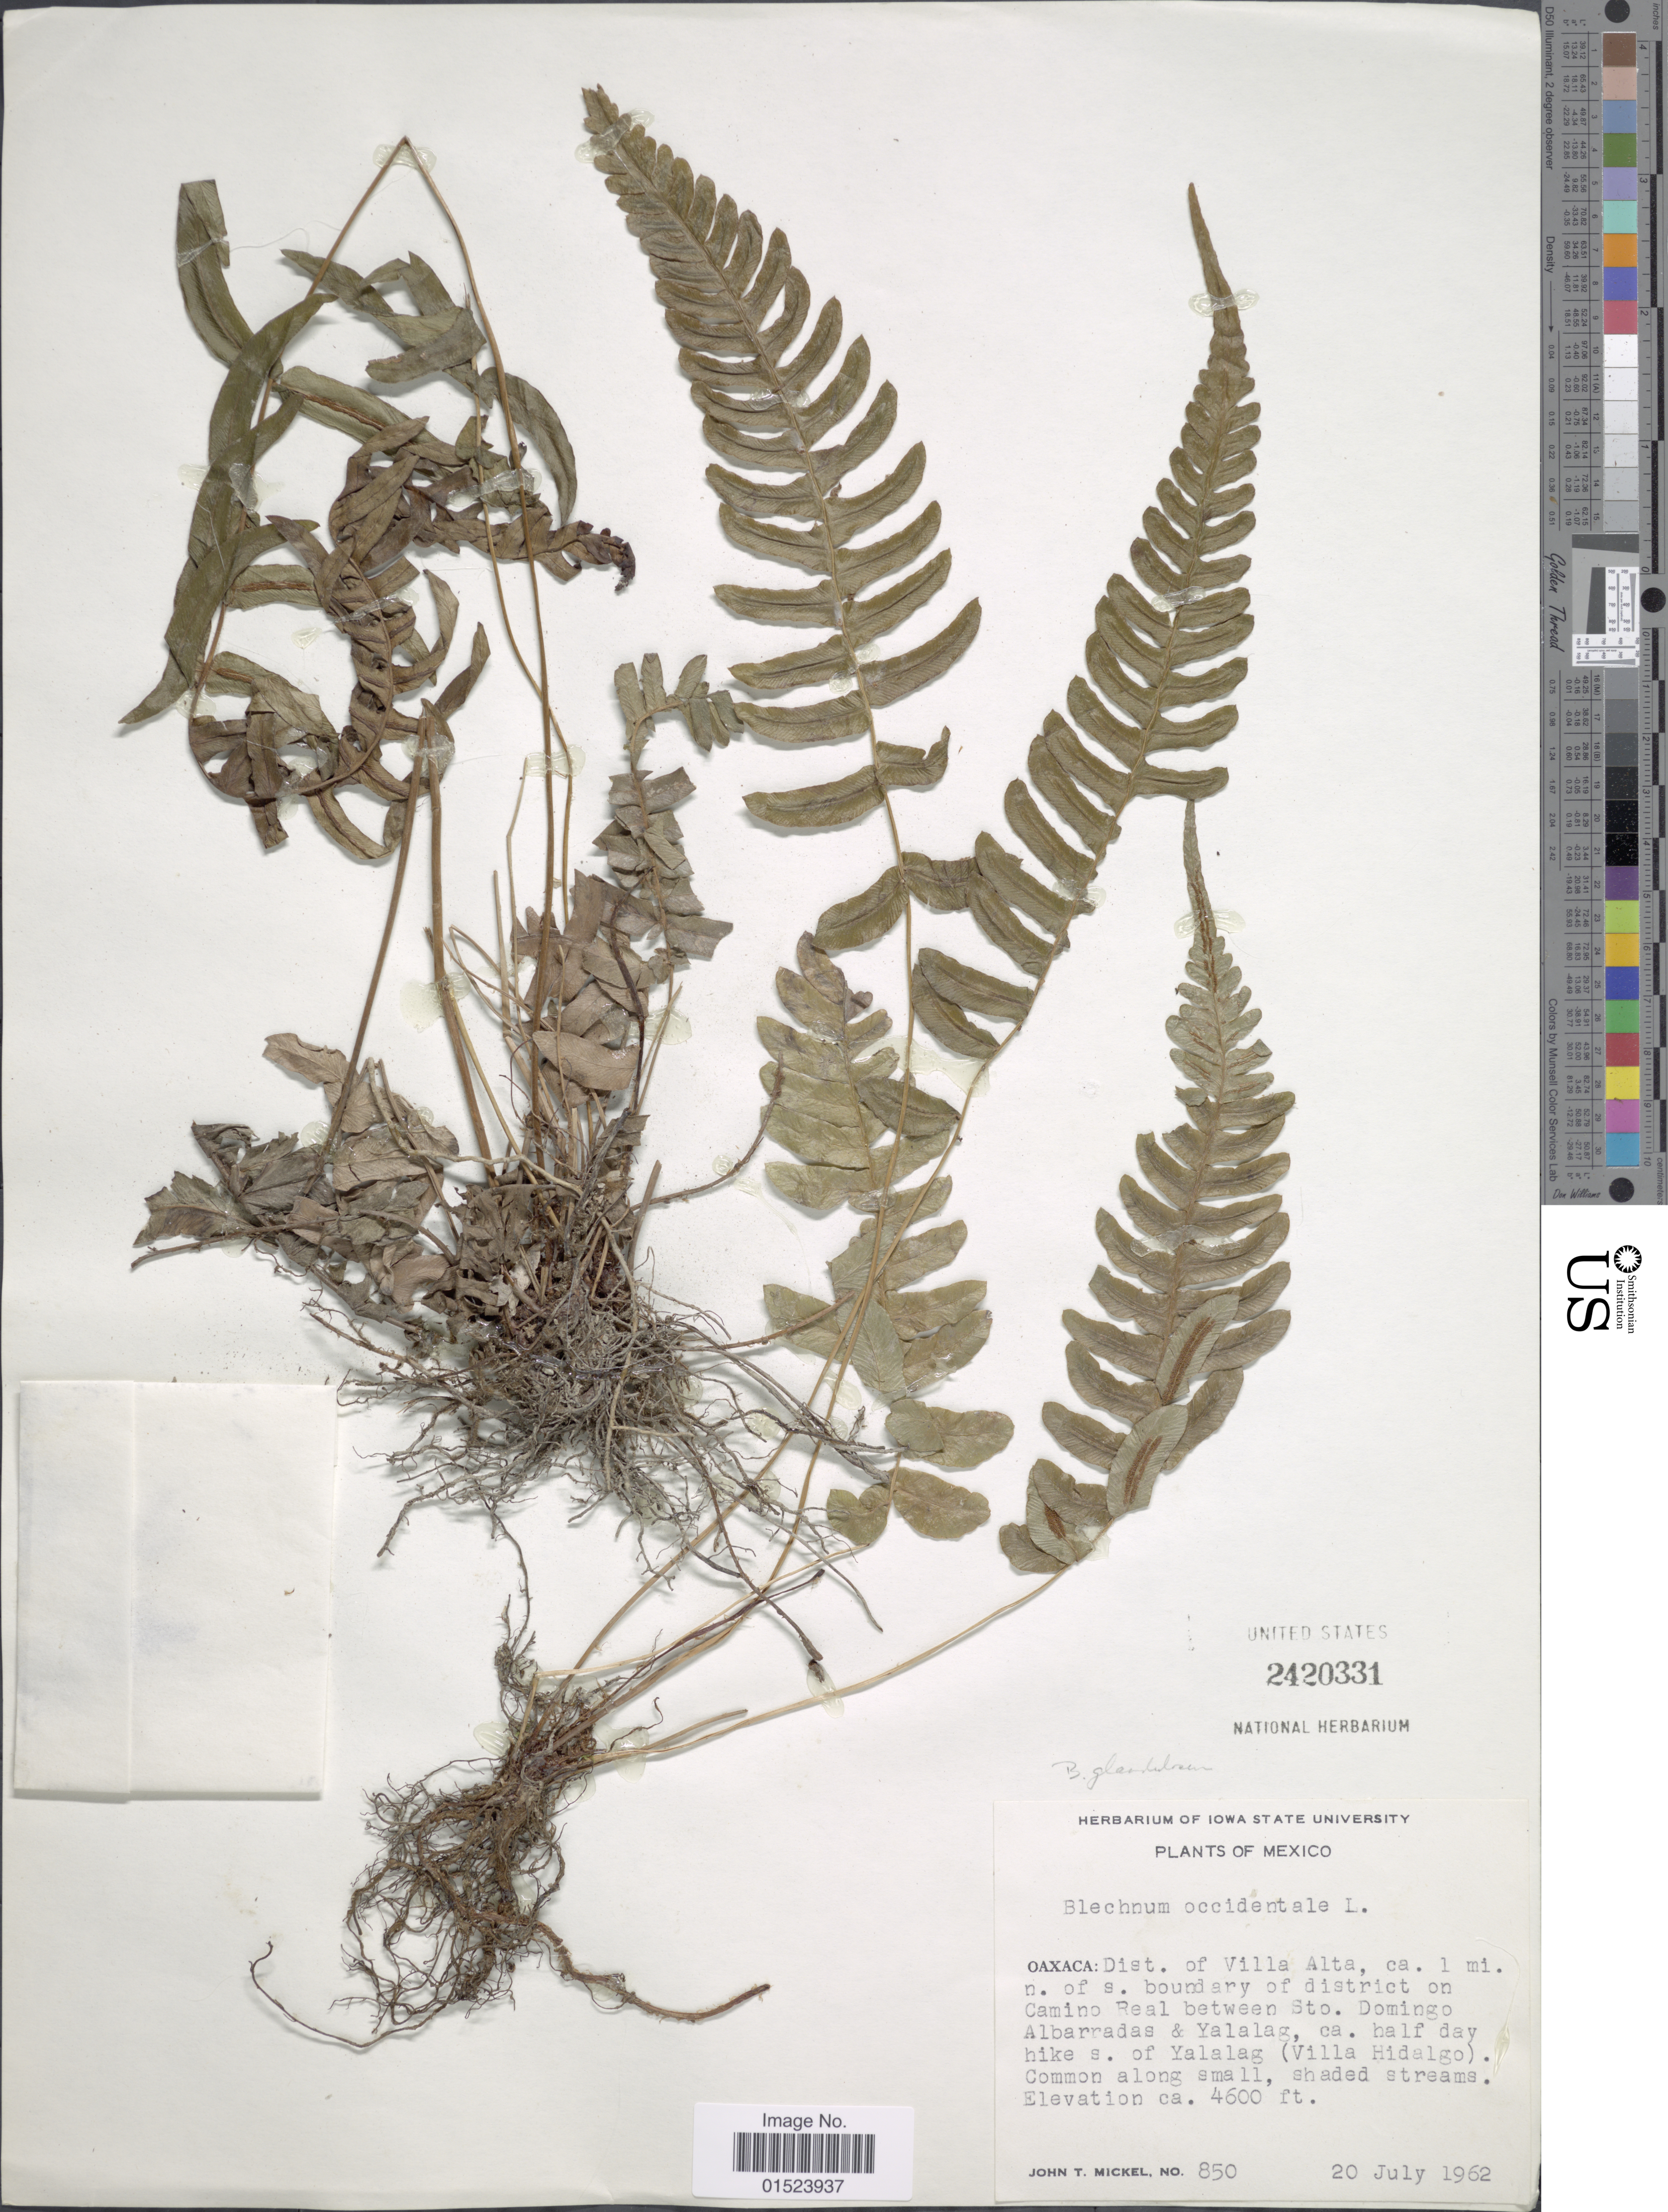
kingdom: Plantae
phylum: Tracheophyta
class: Polypodiopsida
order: Polypodiales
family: Blechnaceae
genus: Blechnum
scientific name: Blechnum glandulosum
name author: Link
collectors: J. T. Mickel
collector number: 850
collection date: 1962-07-20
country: Mexico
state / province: Oaxaca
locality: Dist. of Villa Alta, ca. 1 mi. n. of s. boundary of district on Camino Real between Sto. Domingo Albarradas & Yalalag, ca. half day hike s. of Yalalag (Villa Hidalgo)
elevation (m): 1402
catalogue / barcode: US 2420331